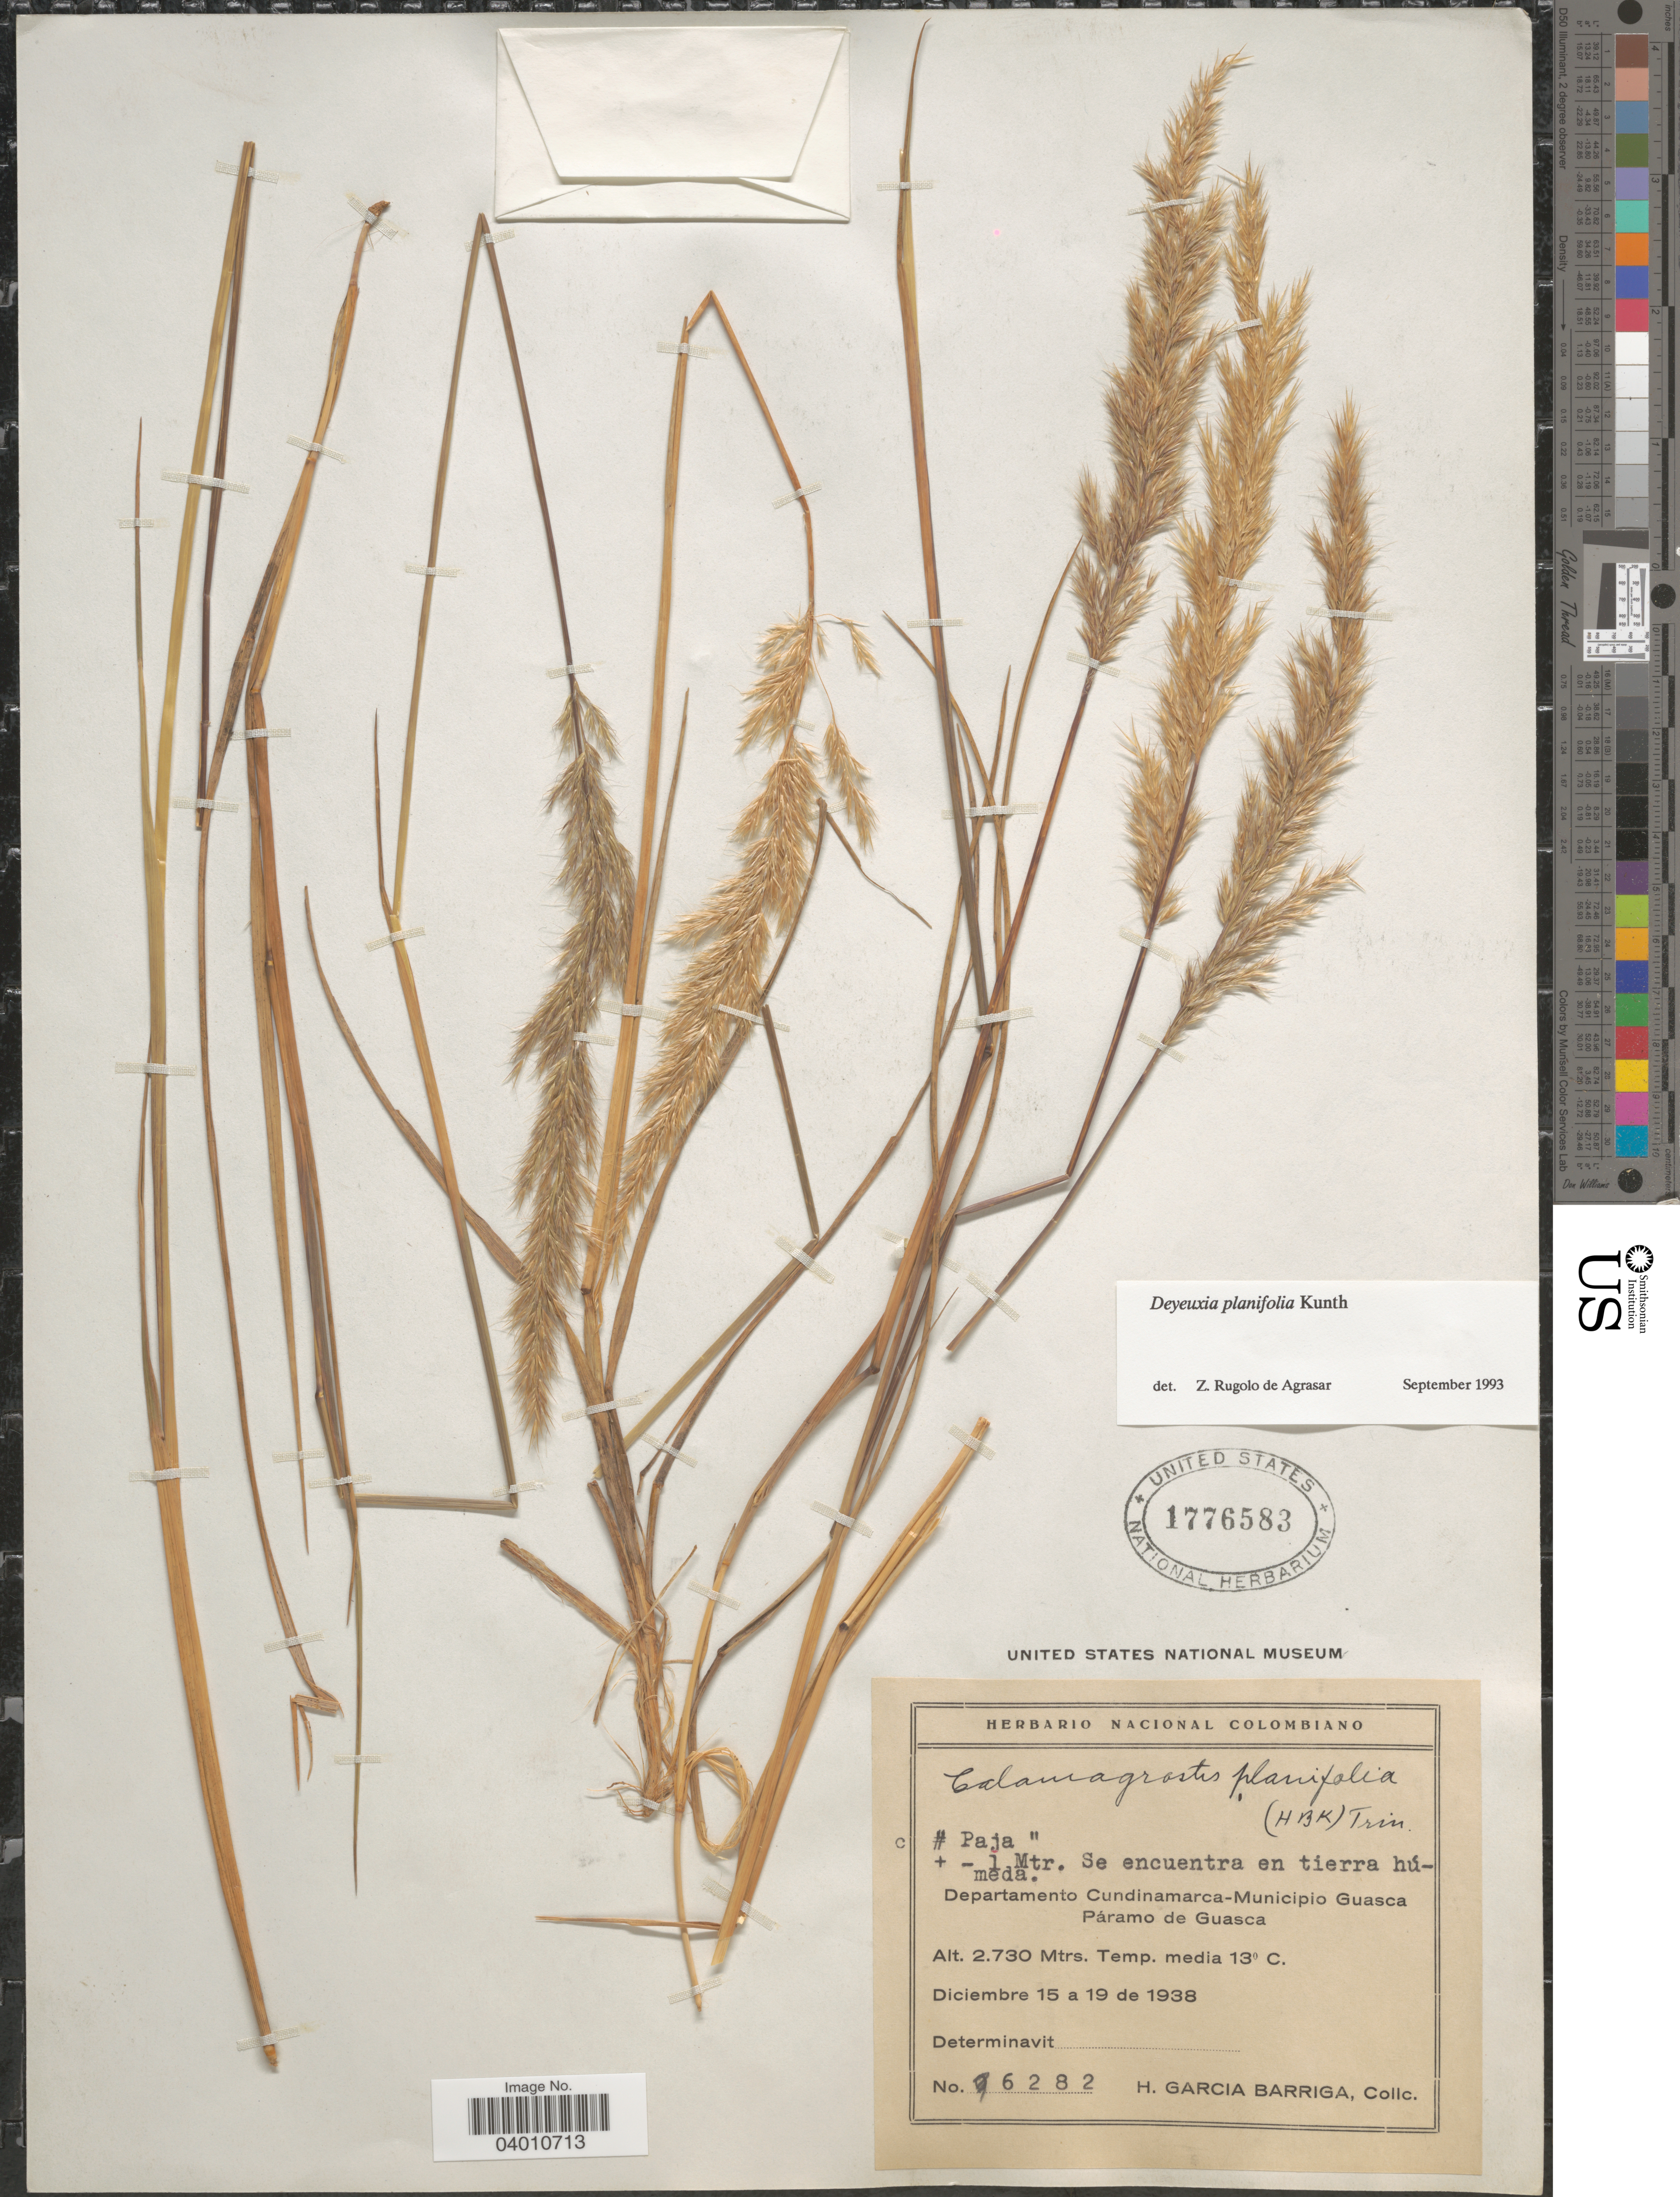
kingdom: Plantae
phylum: Tracheophyta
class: Liliopsida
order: Poales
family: Poaceae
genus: Peyritschia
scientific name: Peyritschia planifolia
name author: (Kunth) P.M. Peterson et al.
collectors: H. García Barriga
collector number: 6282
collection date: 1938-12-15/1938-12-19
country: Colombia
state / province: Cundinamarca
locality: Departamento Cundinamarca-Municipio Guasca. Páramo de Guasca.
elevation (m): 2730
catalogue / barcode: US 1776583